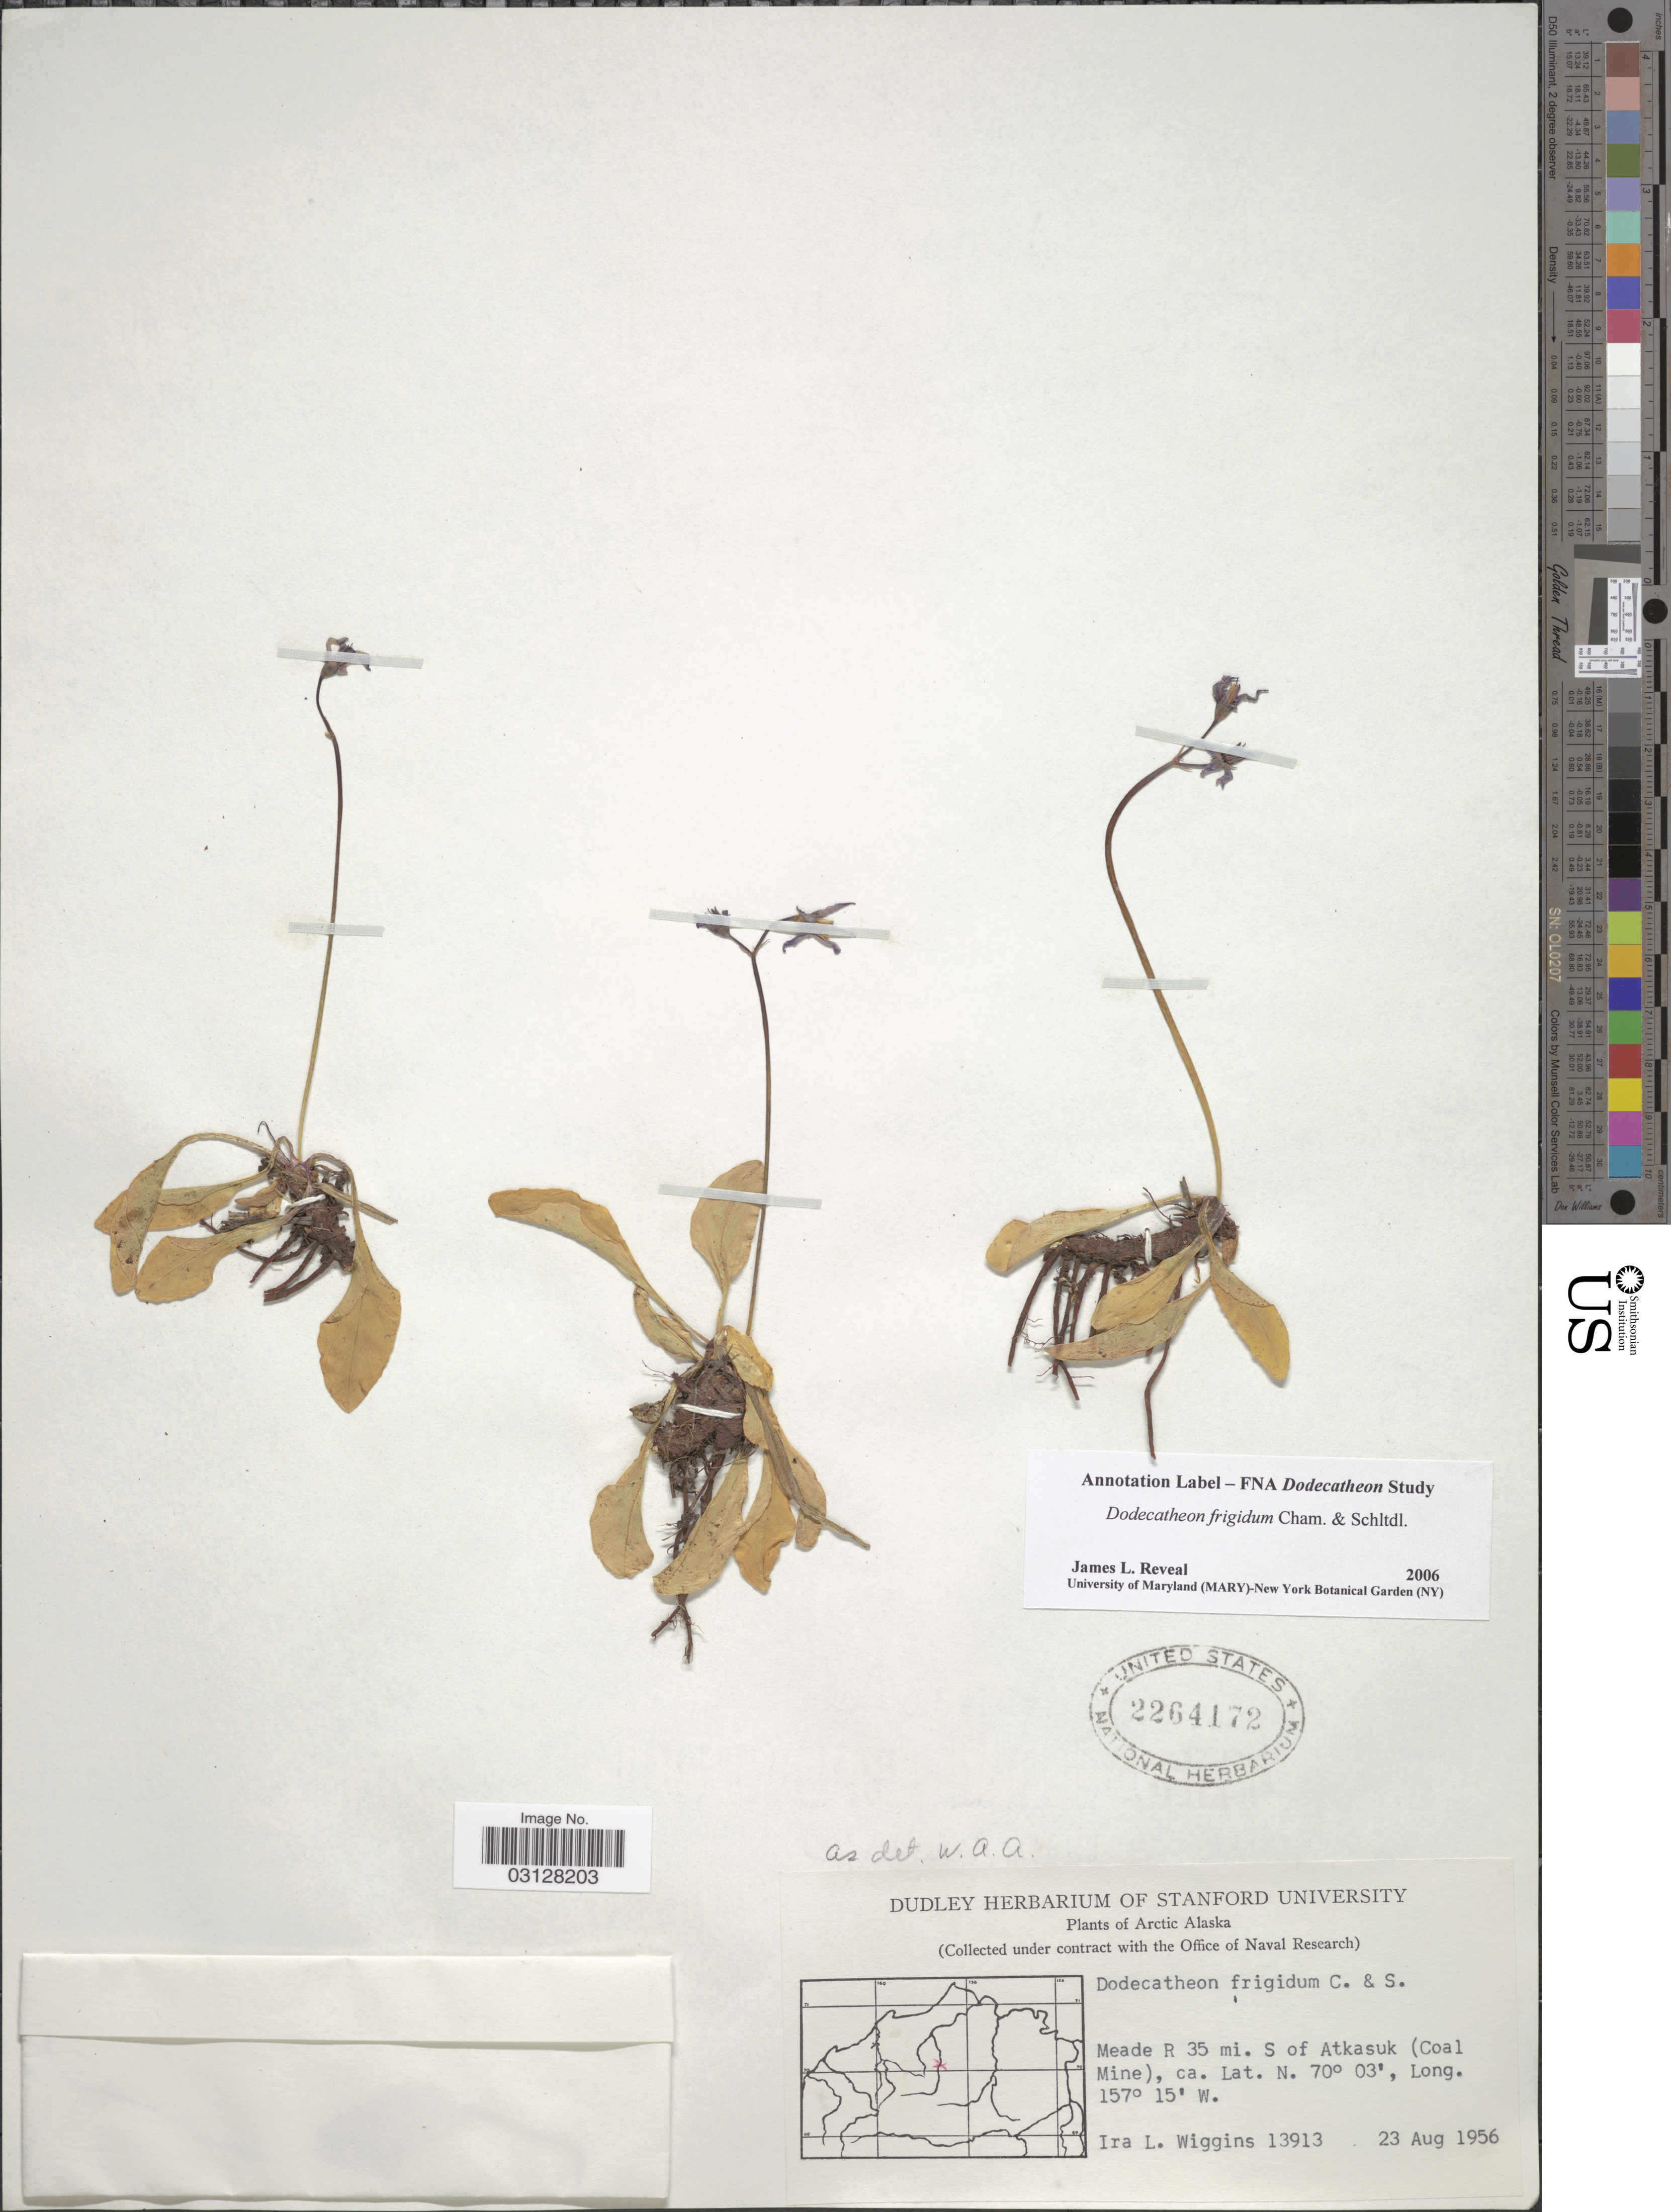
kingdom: Plantae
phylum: Tracheophyta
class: Magnoliopsida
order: Ericales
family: Primulaceae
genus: Dodecatheon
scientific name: Dodecatheon frigidum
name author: Cham. & Schltdl.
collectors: I. L. Wiggins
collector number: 13913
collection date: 1956-08-23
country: United States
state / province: Alaska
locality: Arctic Alaska. Meade R 35 mi. S of Atkasuk (Coal Mine).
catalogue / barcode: US 2264172